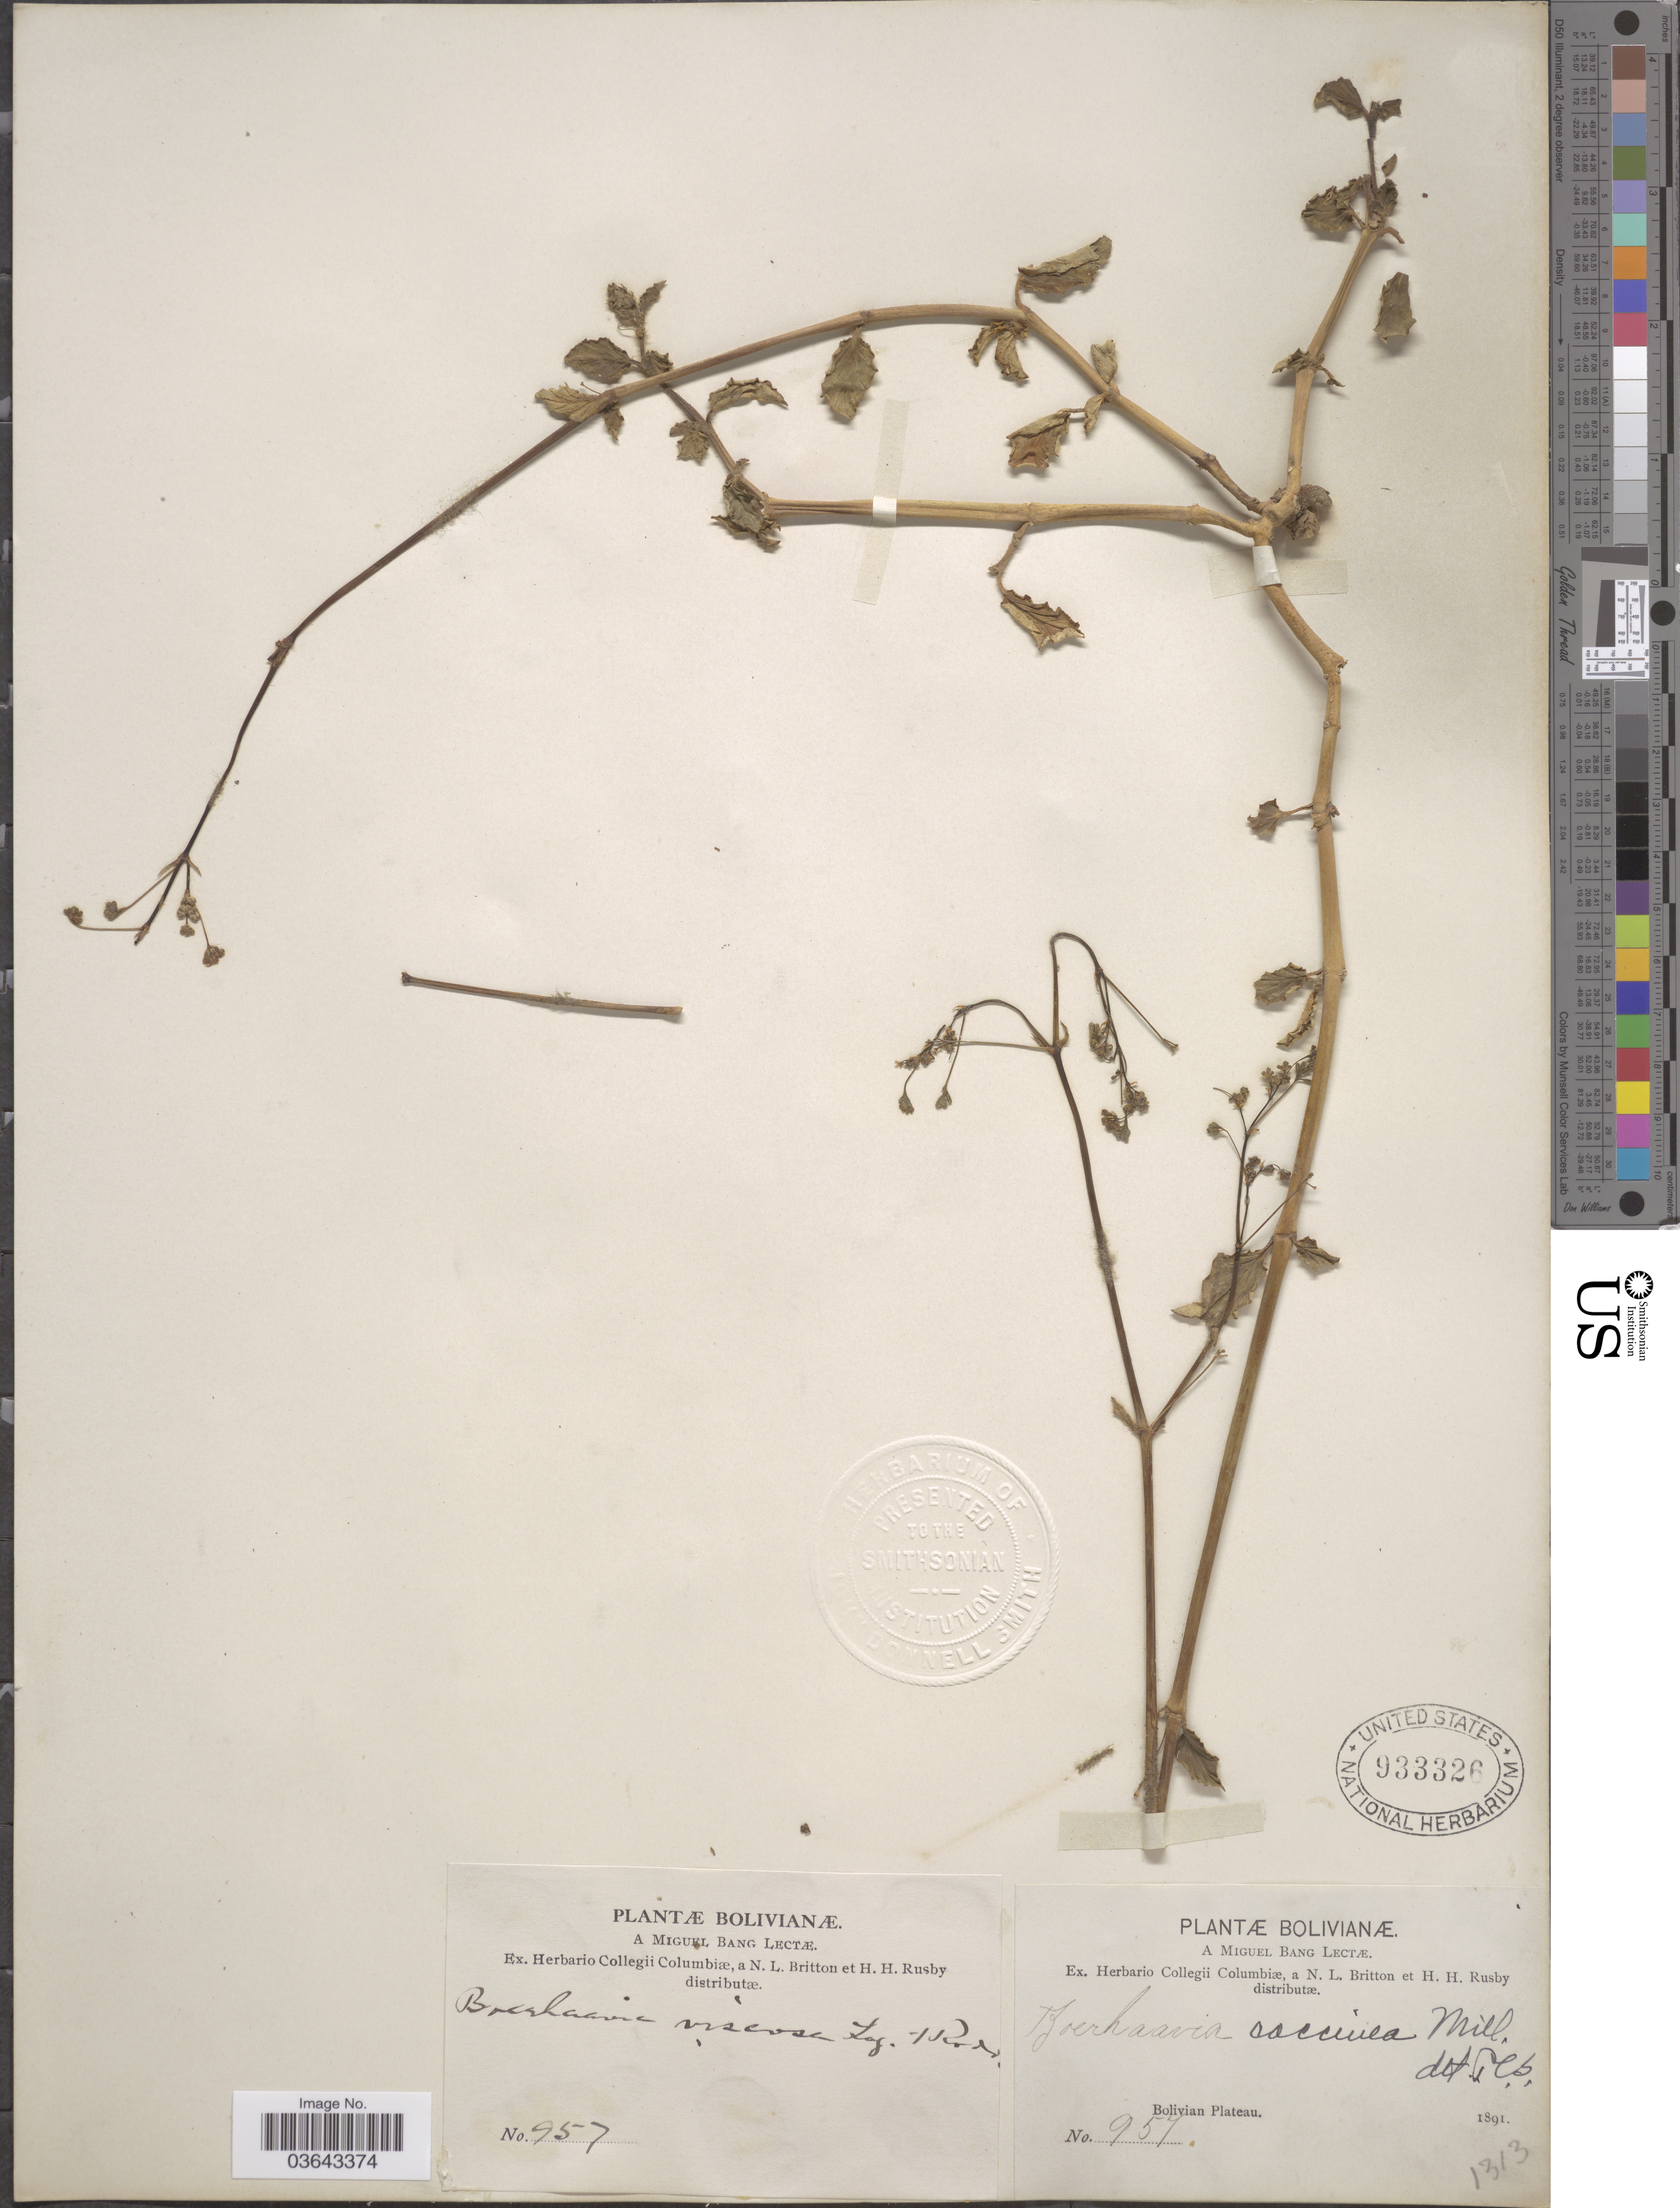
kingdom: Plantae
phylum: Tracheophyta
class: Magnoliopsida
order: Caryophyllales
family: Nyctaginaceae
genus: Boerhavia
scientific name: Boerhavia diffusa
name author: L.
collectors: M. Bang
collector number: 957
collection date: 1891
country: Bolivia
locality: Bolivian Plateau.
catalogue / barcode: US 933326